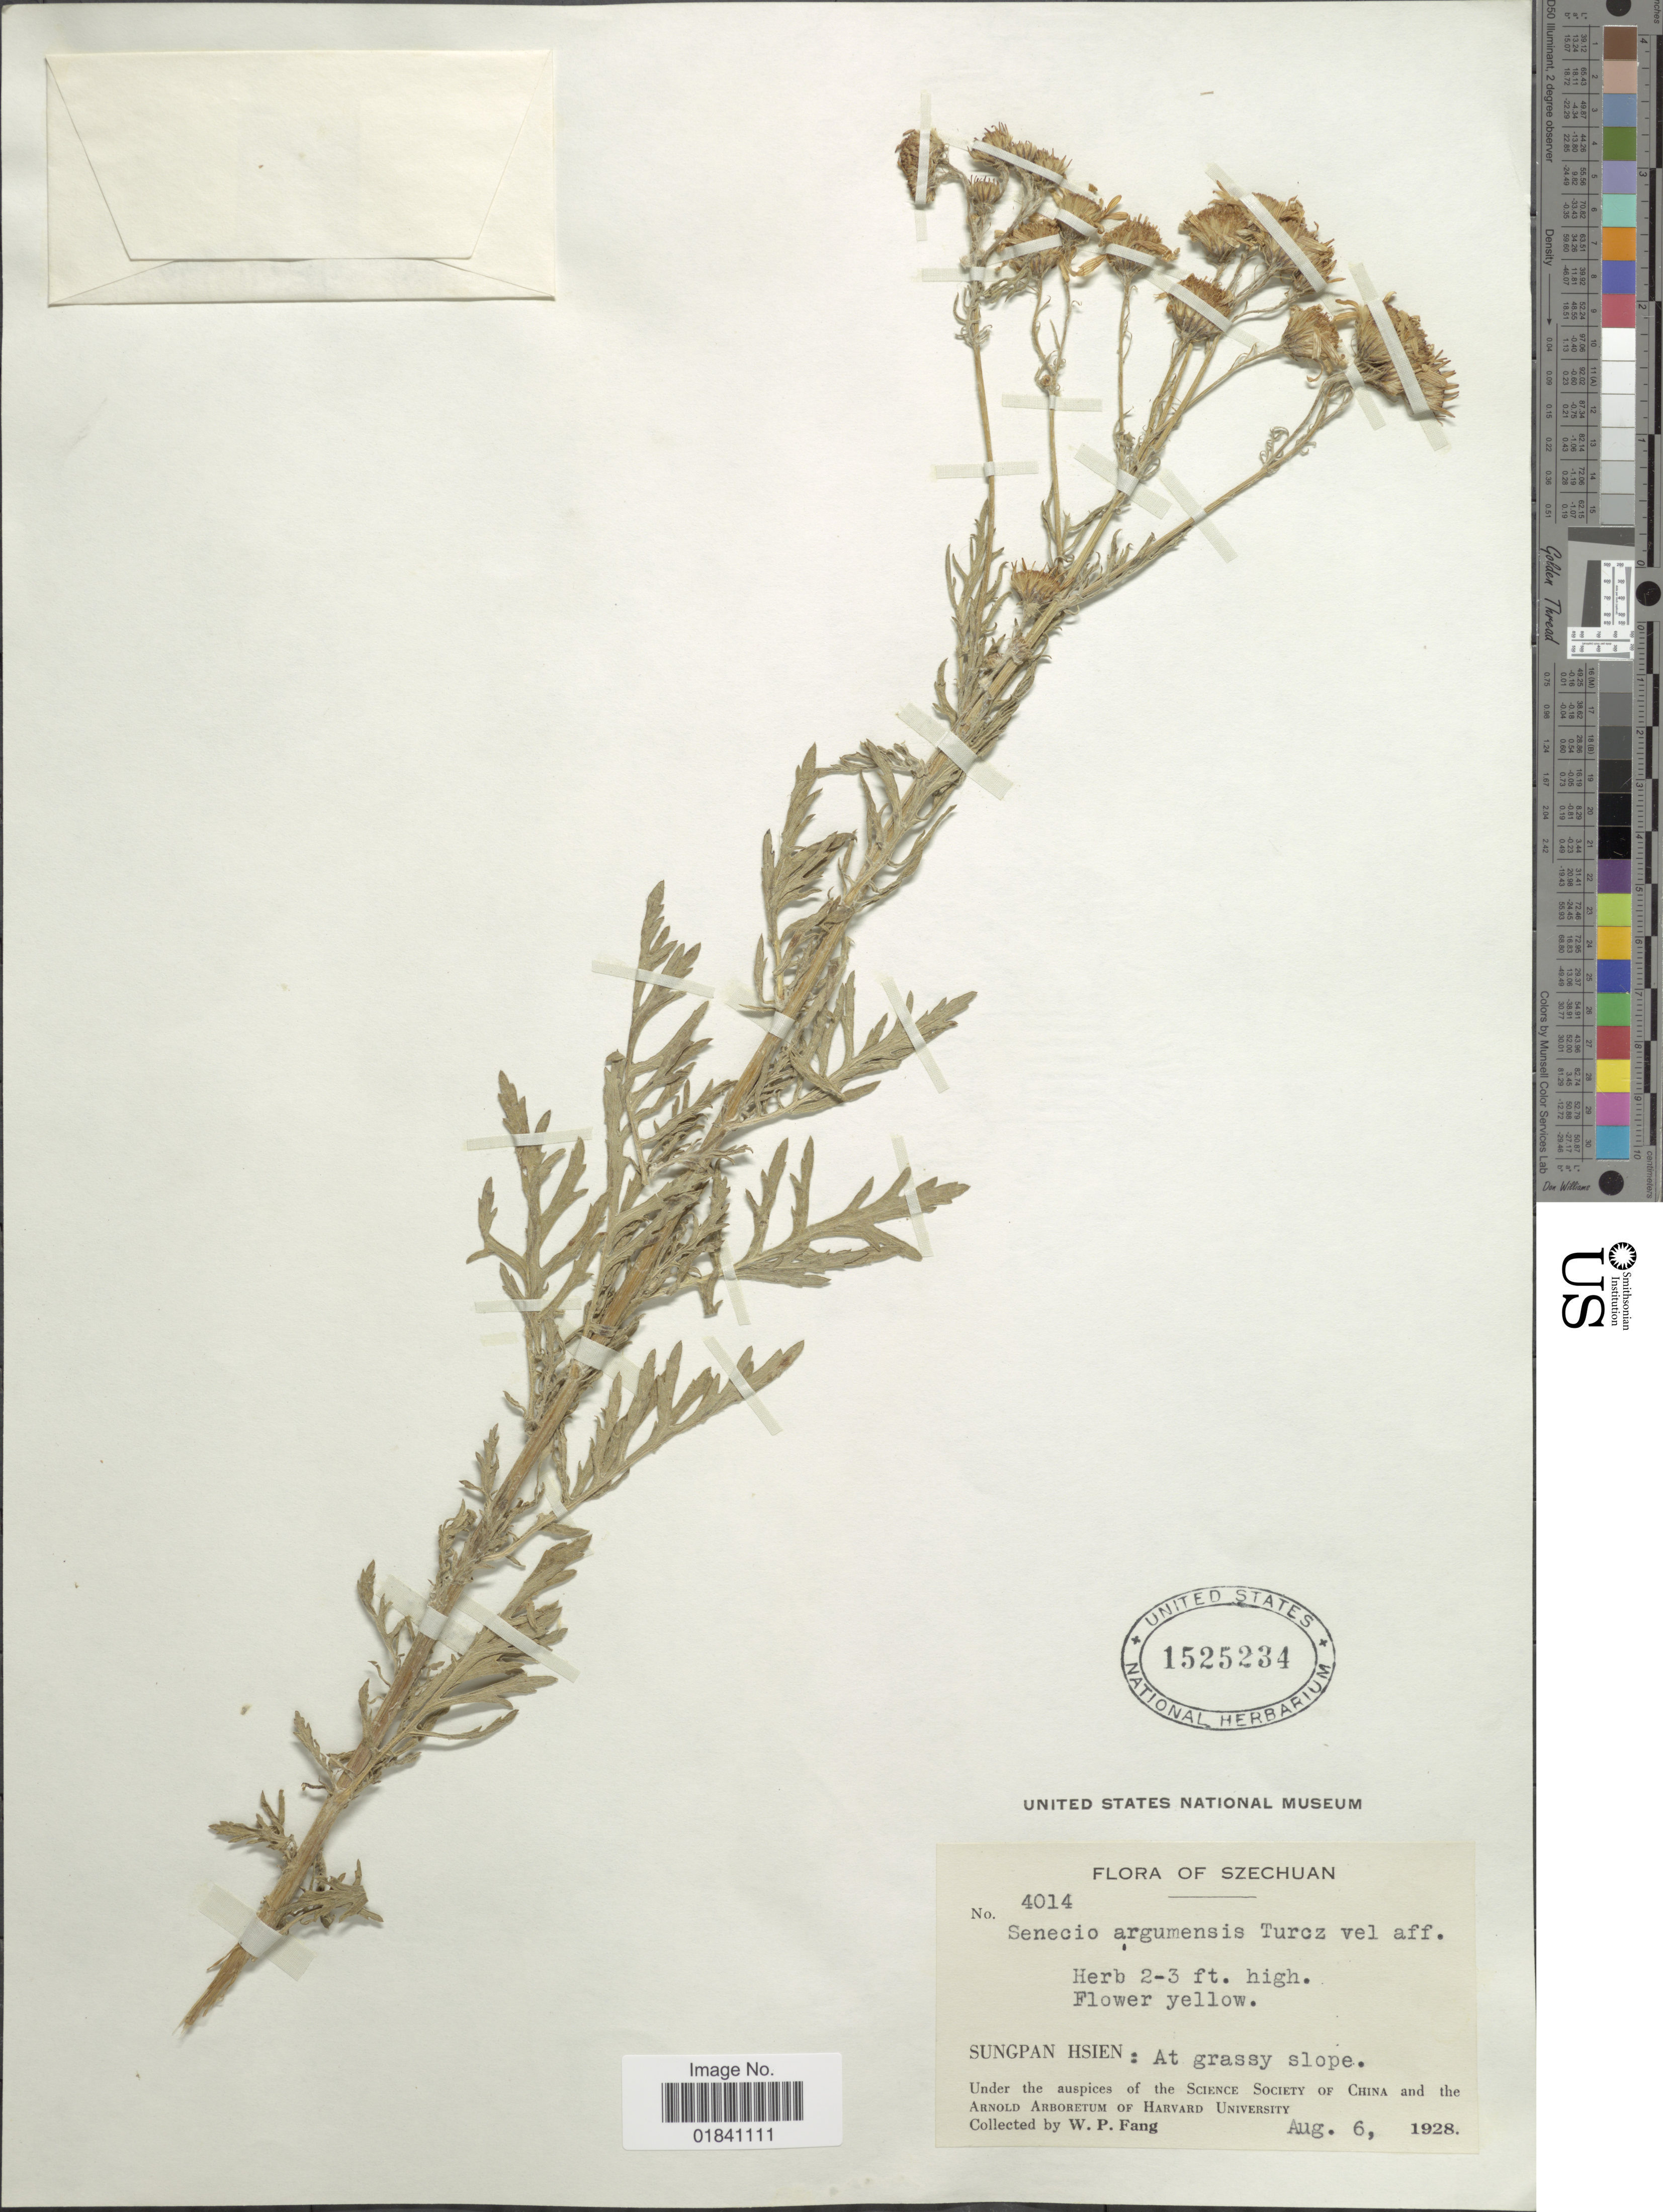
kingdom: Plantae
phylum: Tracheophyta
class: Magnoliopsida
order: Asterales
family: Asteraceae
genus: Senecio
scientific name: Senecio argunensis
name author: Turcz.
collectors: W. P. Fang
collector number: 4014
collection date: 1928-08-06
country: China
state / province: Sichuan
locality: Szechuan. Sungpan Hsien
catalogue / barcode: US 1525234